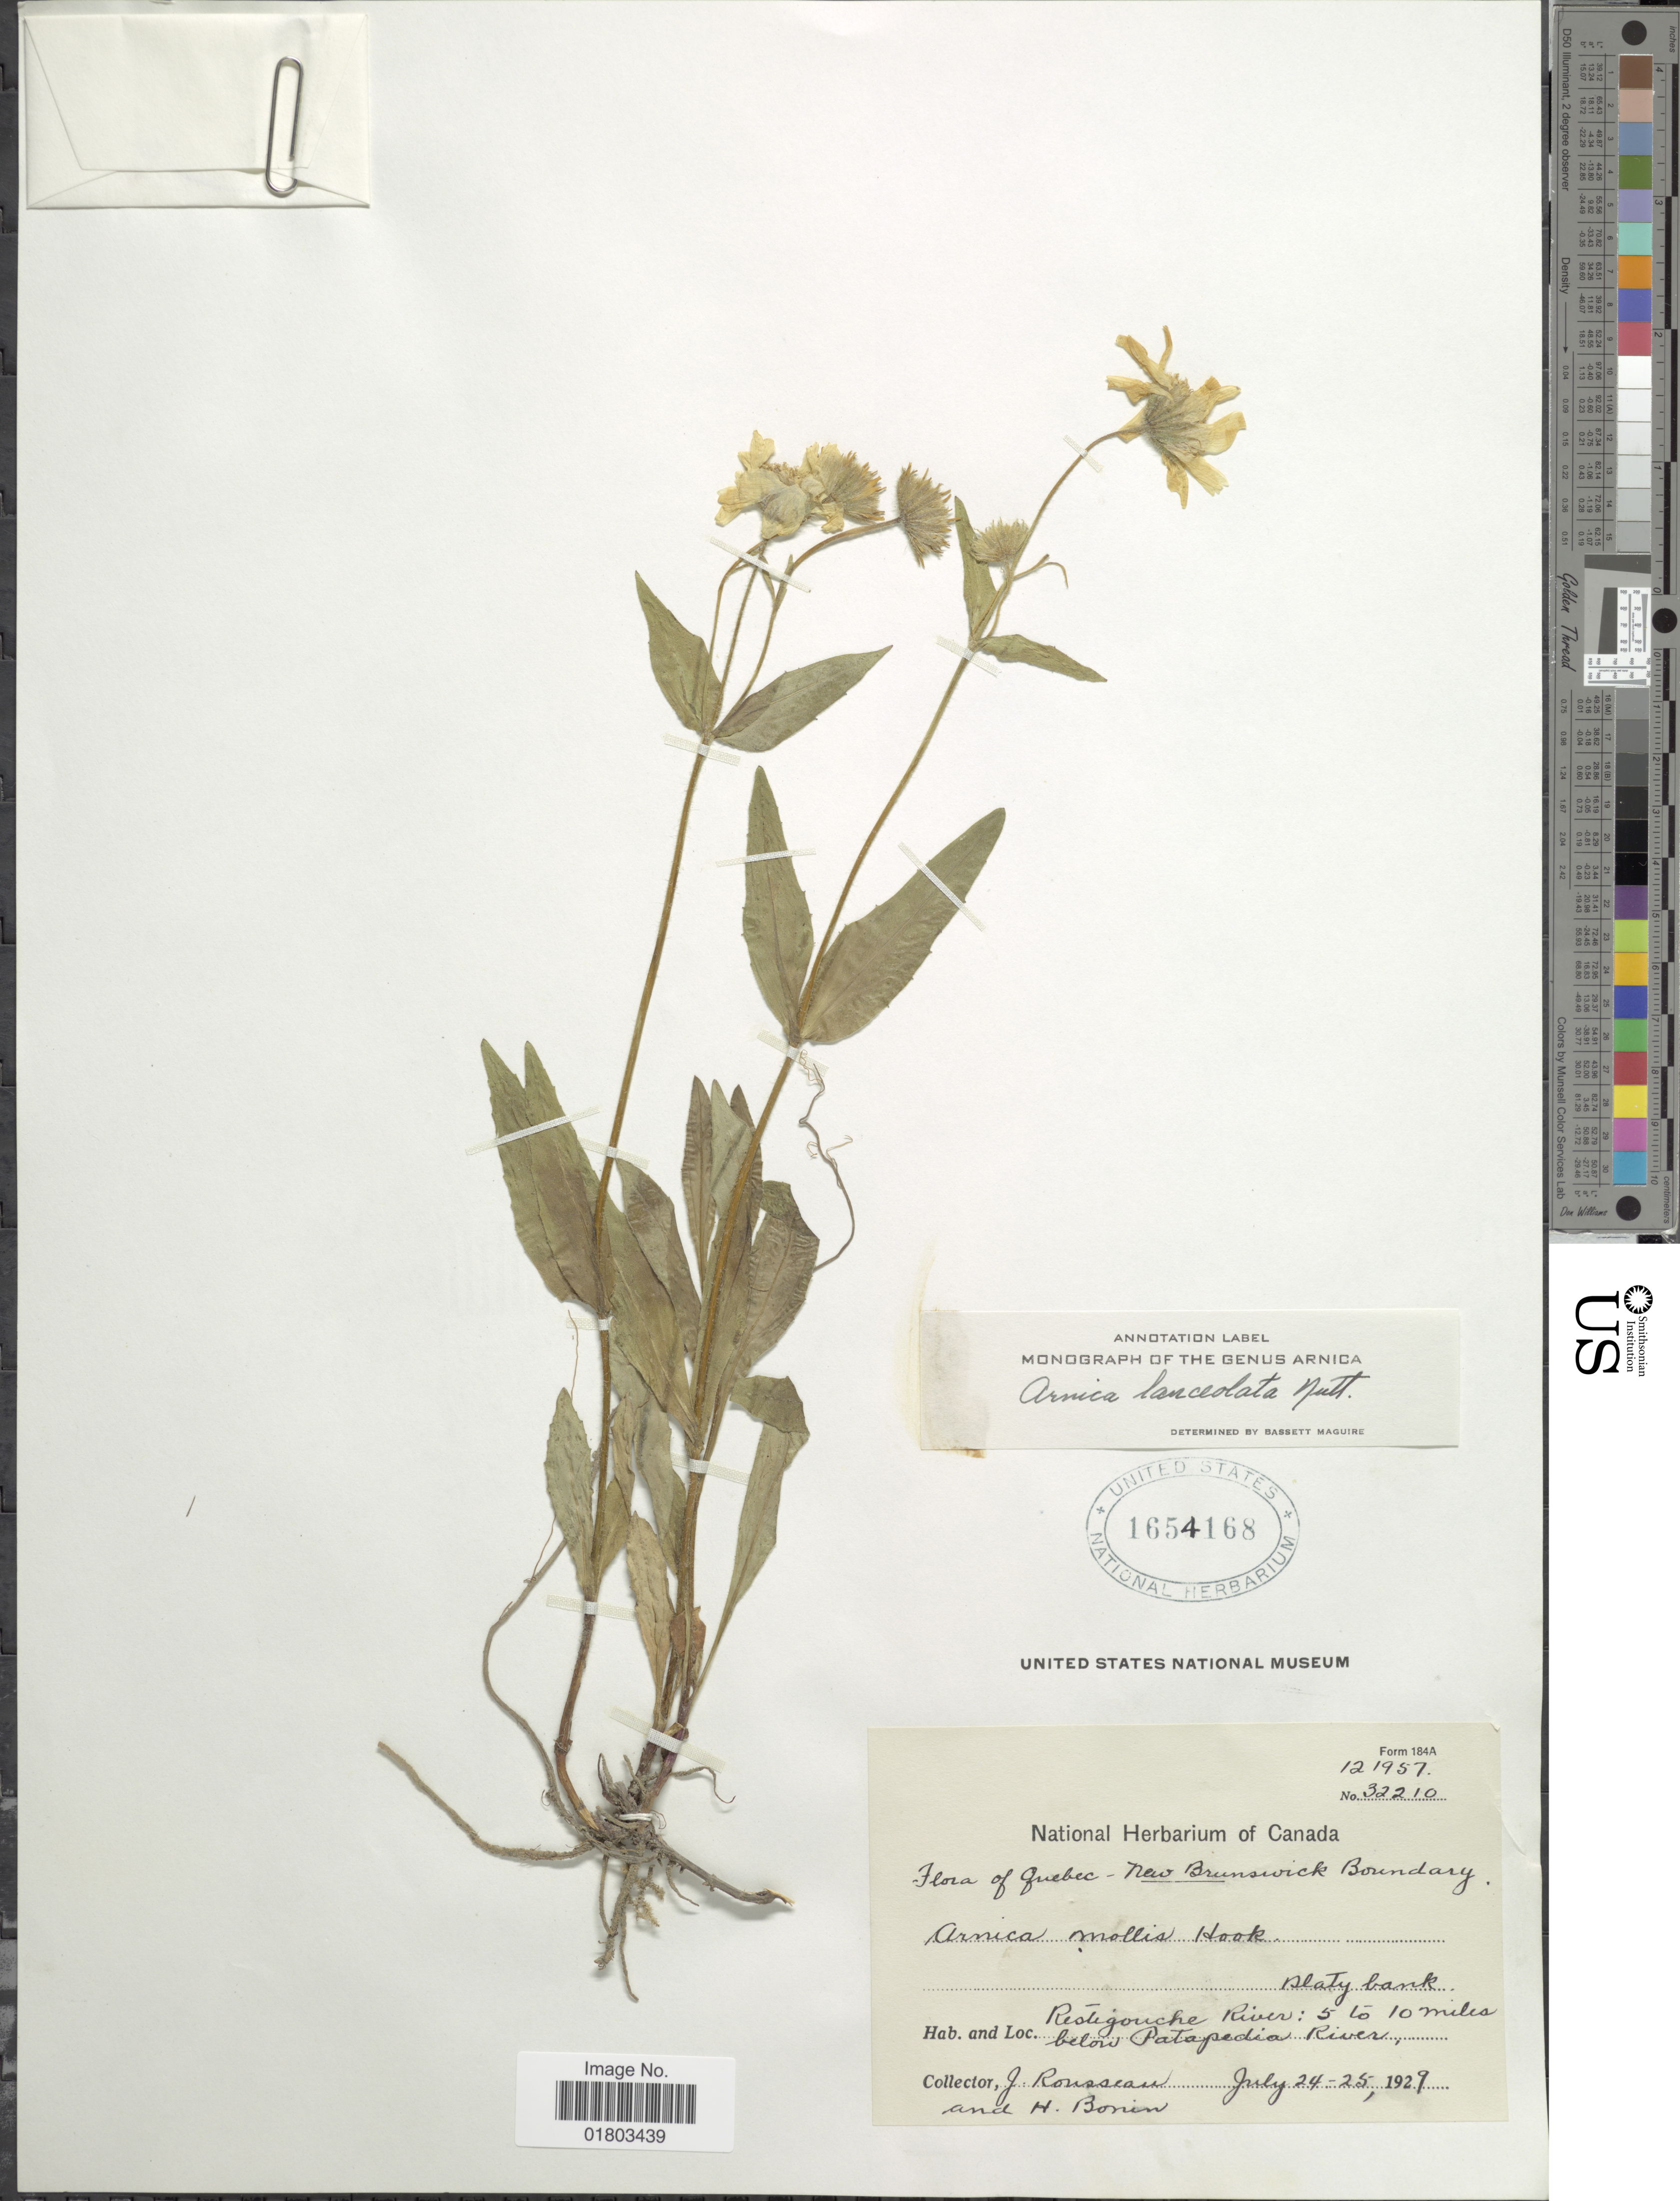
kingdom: Plantae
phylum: Tracheophyta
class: Magnoliopsida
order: Asterales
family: Asteraceae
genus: Arnica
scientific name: Arnica lanceolata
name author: Nutt.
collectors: J. Rousseau & H. Bonin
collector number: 32210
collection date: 1929-07-24/1929-07-25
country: Canada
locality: Quebec-New Brunswick Boundary, Platy bank, restegouche River: 5 to 10 milesbelow Patapedia River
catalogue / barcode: US 1654168